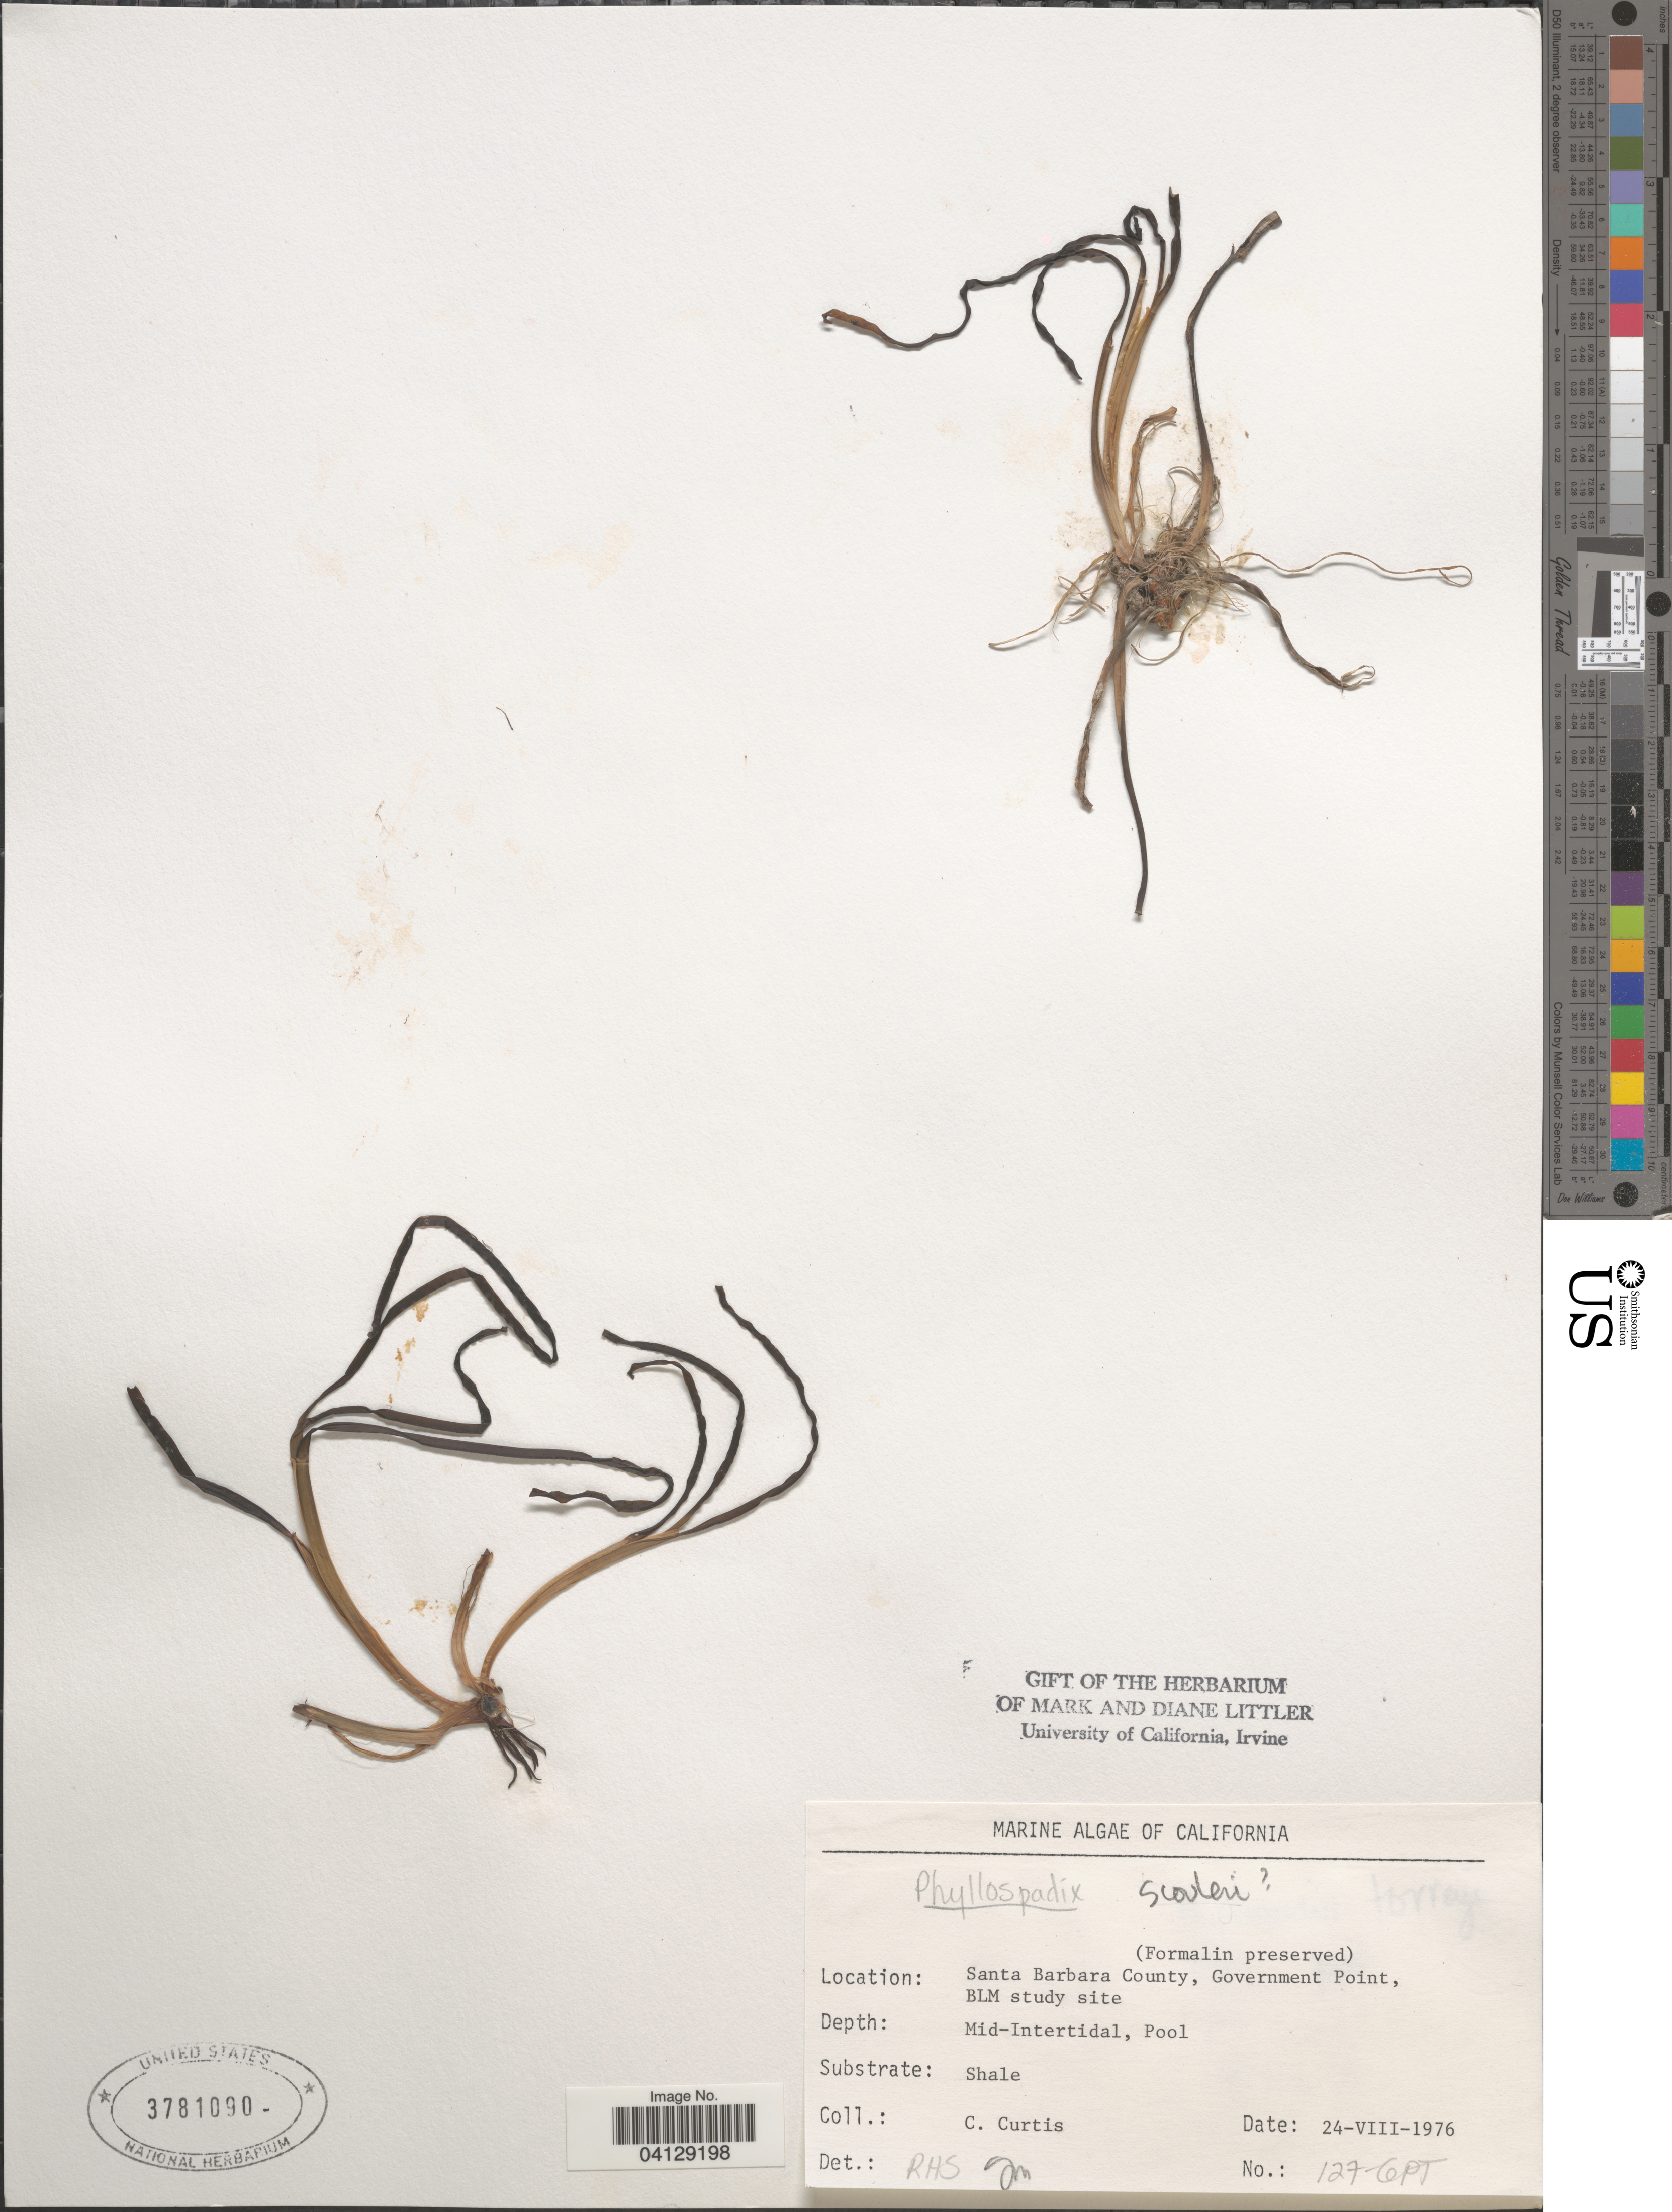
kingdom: Plantae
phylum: Tracheophyta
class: Liliopsida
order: Alismatales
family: Zosteraceae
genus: Phyllospadix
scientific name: Phyllospadix scouleri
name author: Hook.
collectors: C. Curtis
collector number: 127-GPT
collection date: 1976-08-24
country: United States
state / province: California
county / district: Santa Barbara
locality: Santa Barbara County, Government Point, BLM study site.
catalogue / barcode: US 3781090